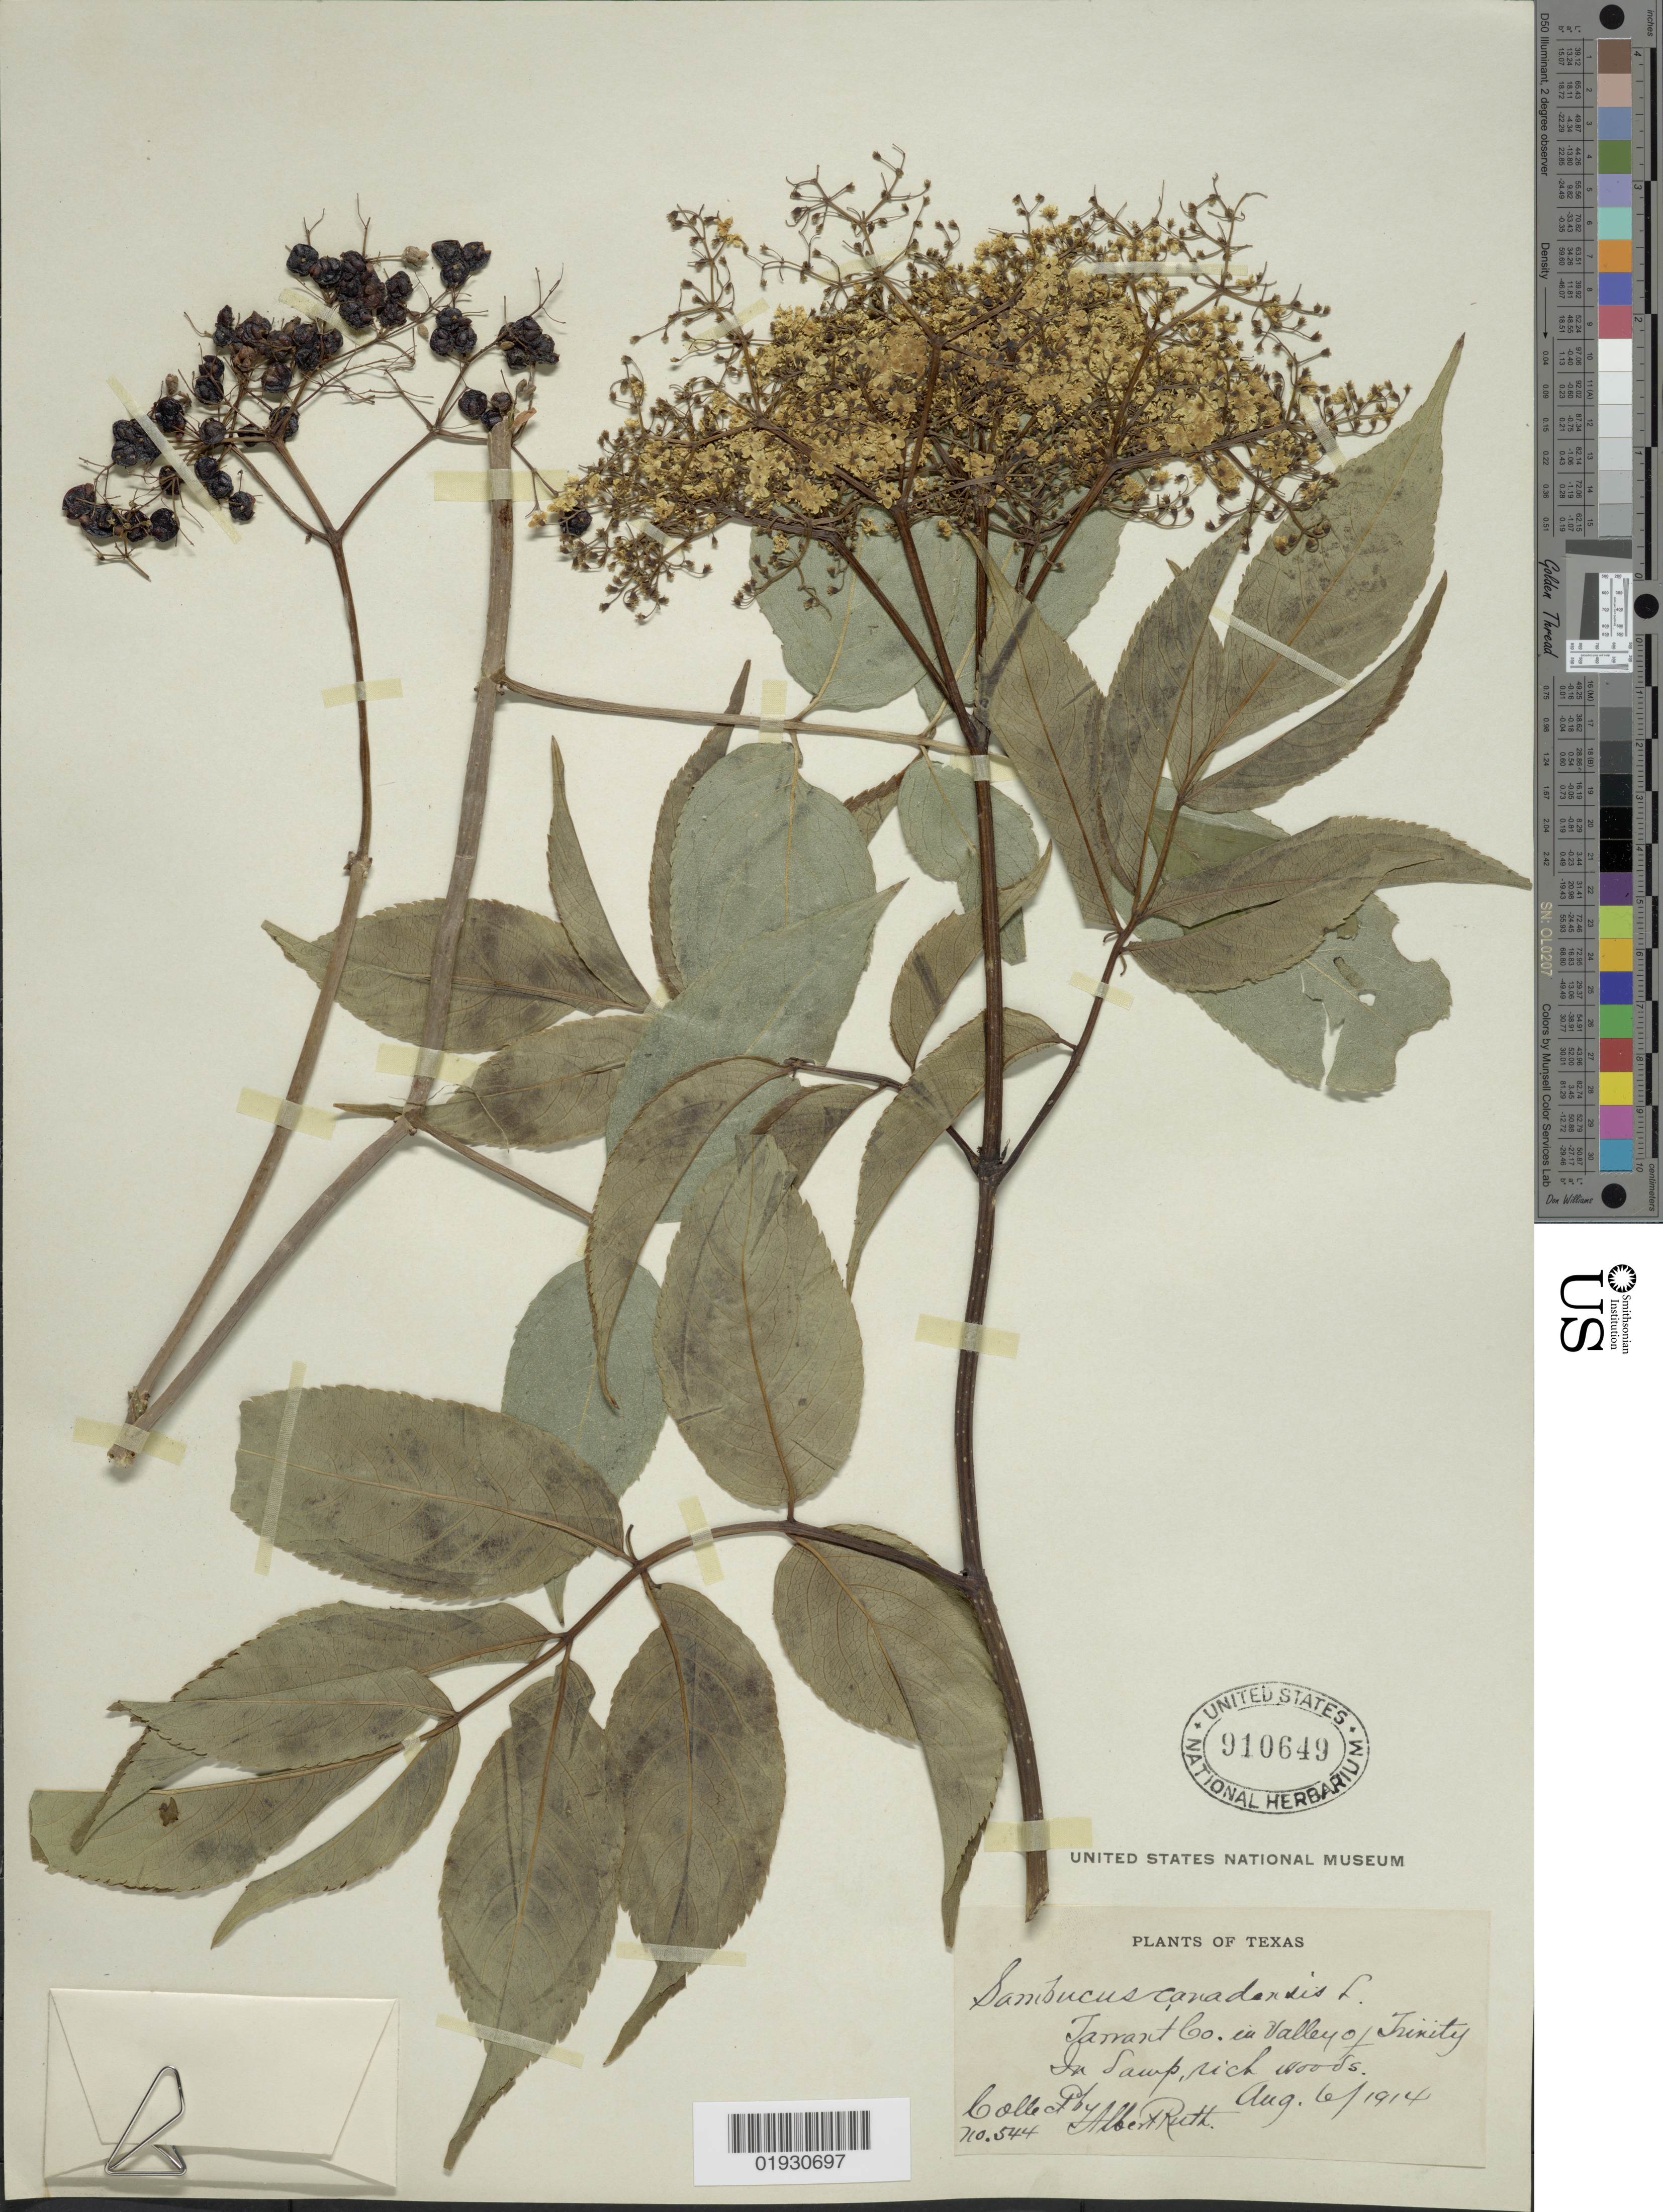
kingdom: Plantae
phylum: Tracheophyta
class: Magnoliopsida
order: Dipsacales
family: Viburnaceae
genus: Sambucus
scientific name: Sambucus canadensis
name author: L.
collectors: A. Ruth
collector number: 544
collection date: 1914-08-06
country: United States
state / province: Texas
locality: Tarrant Co. in valley of Trinity.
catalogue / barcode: US 910649